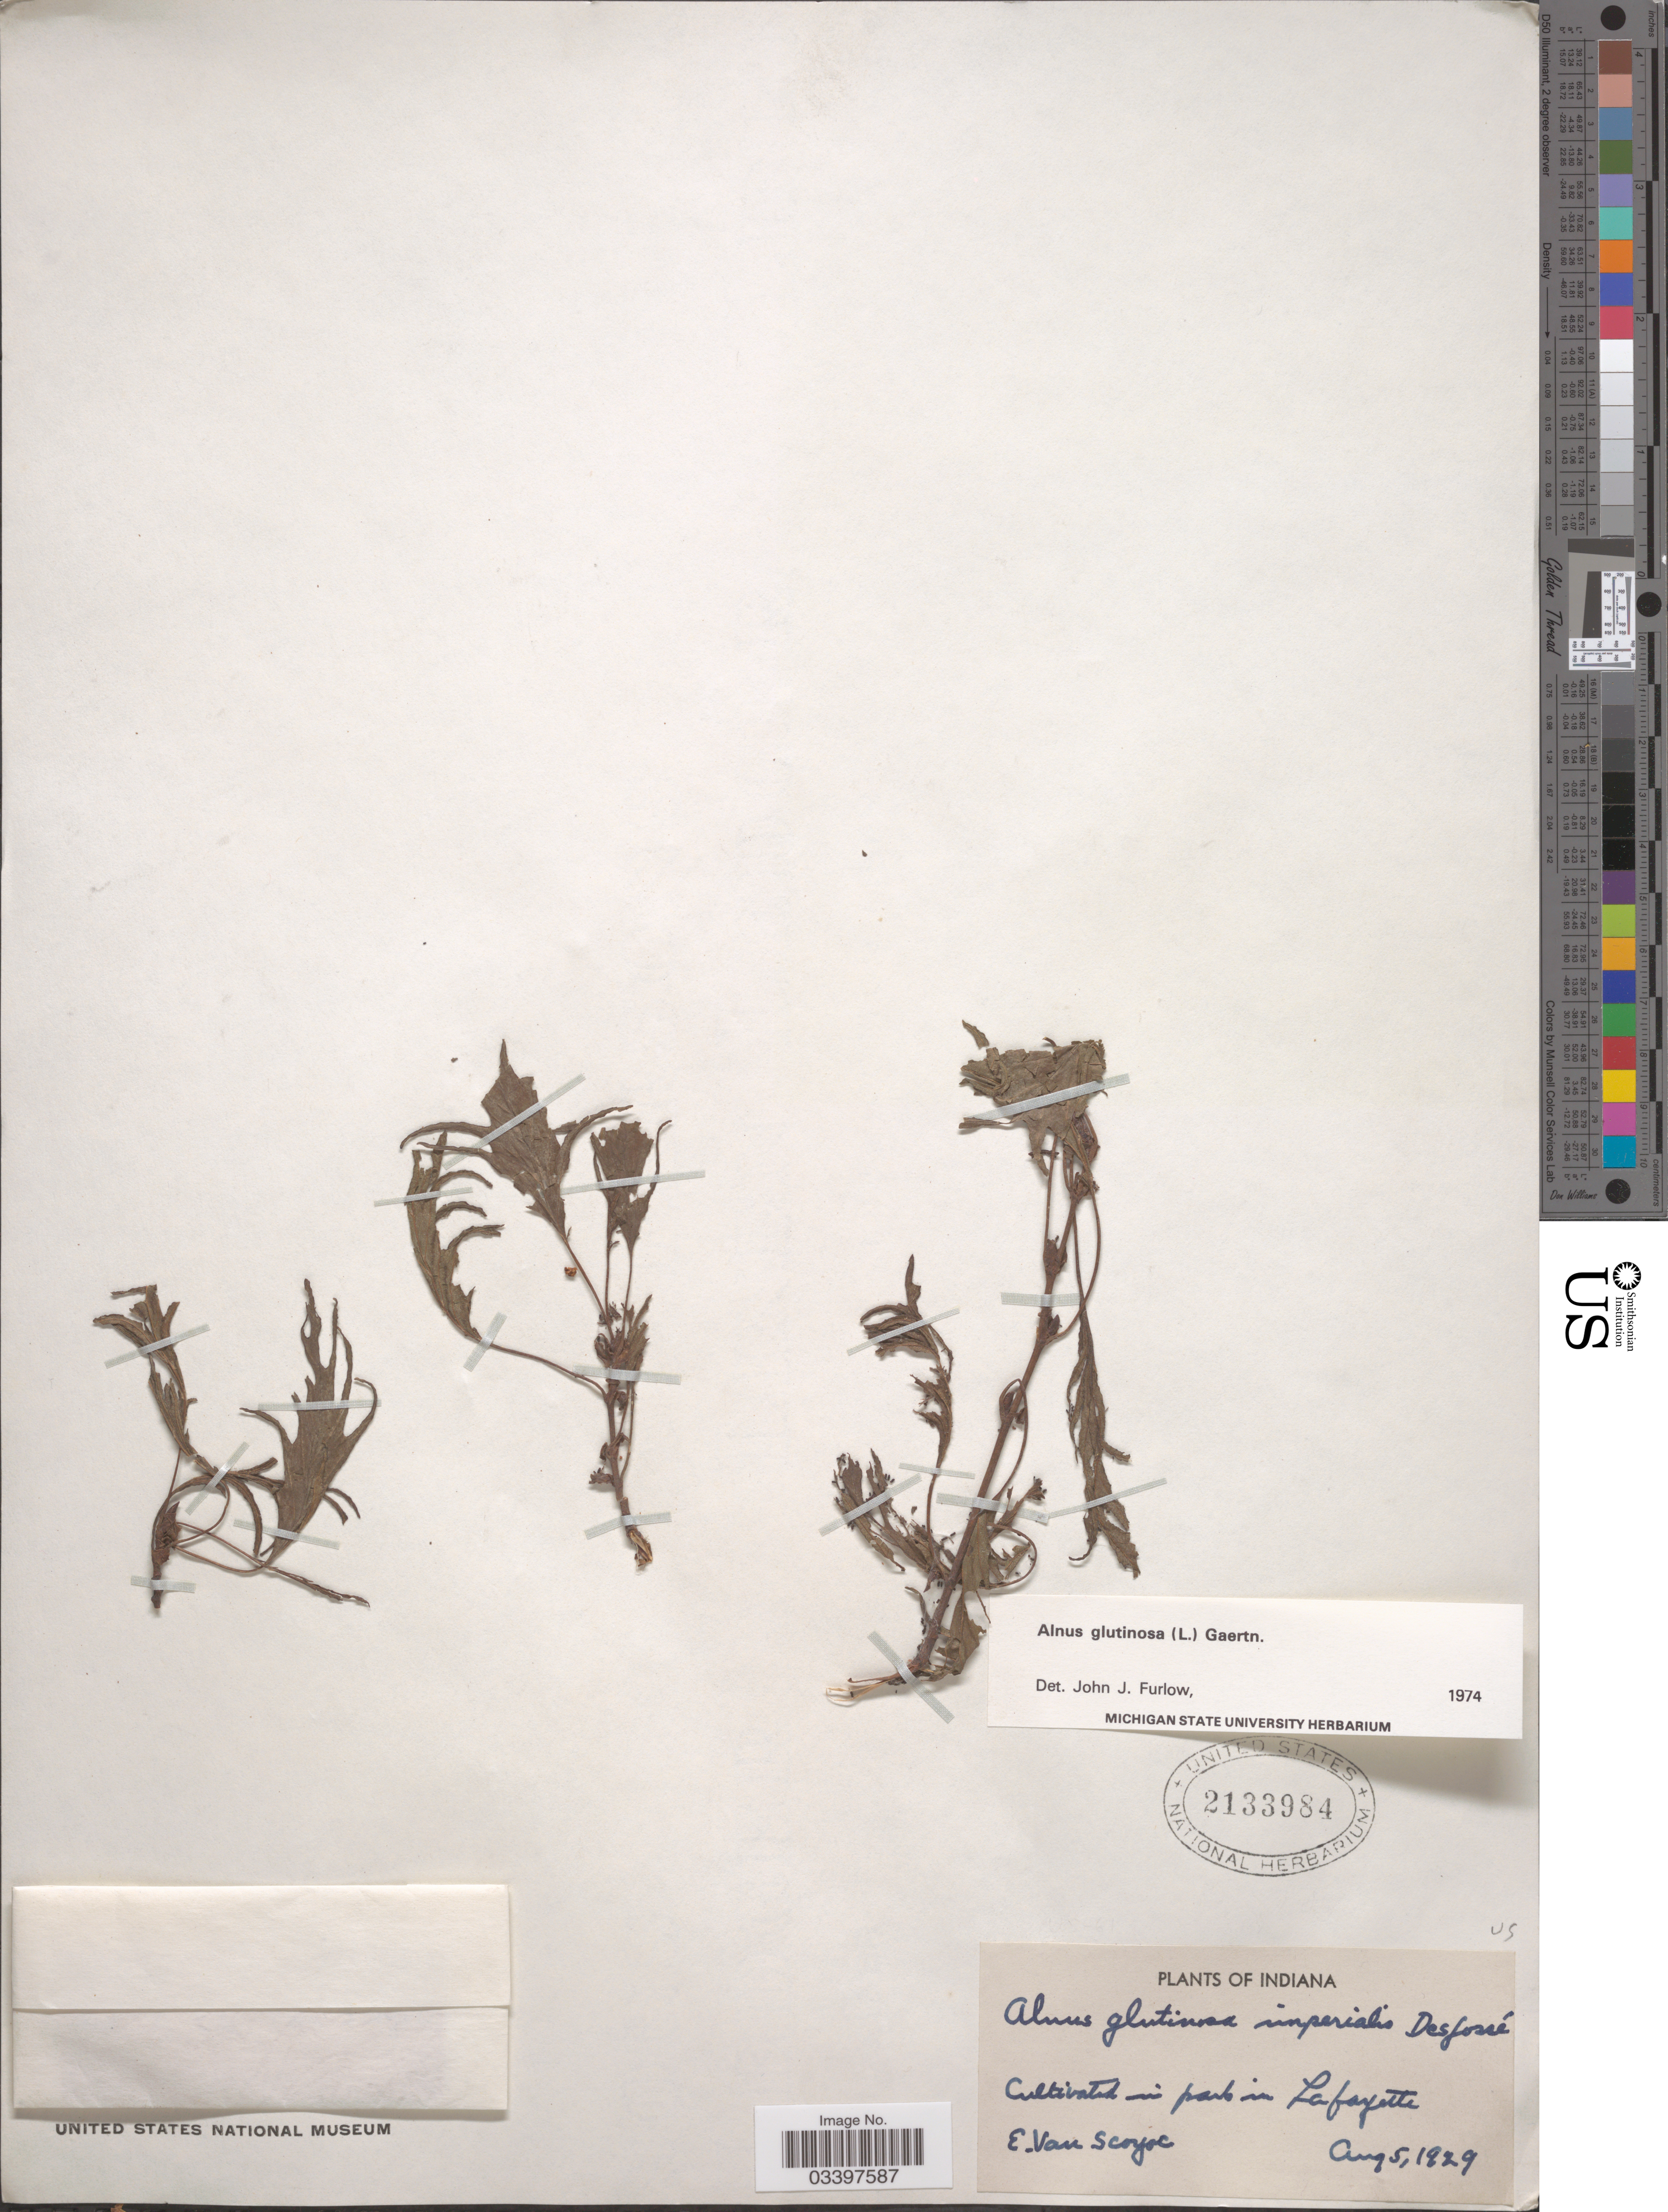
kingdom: Plantae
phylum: Tracheophyta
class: Magnoliopsida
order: Fagales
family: Betulaceae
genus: Alnus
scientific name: Alnus glutinosa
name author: (L.) Gaertn.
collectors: E. Scojoc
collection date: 1929-08-05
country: United States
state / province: Indiana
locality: Cultivated in park in Lafayette.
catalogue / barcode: US 2133984